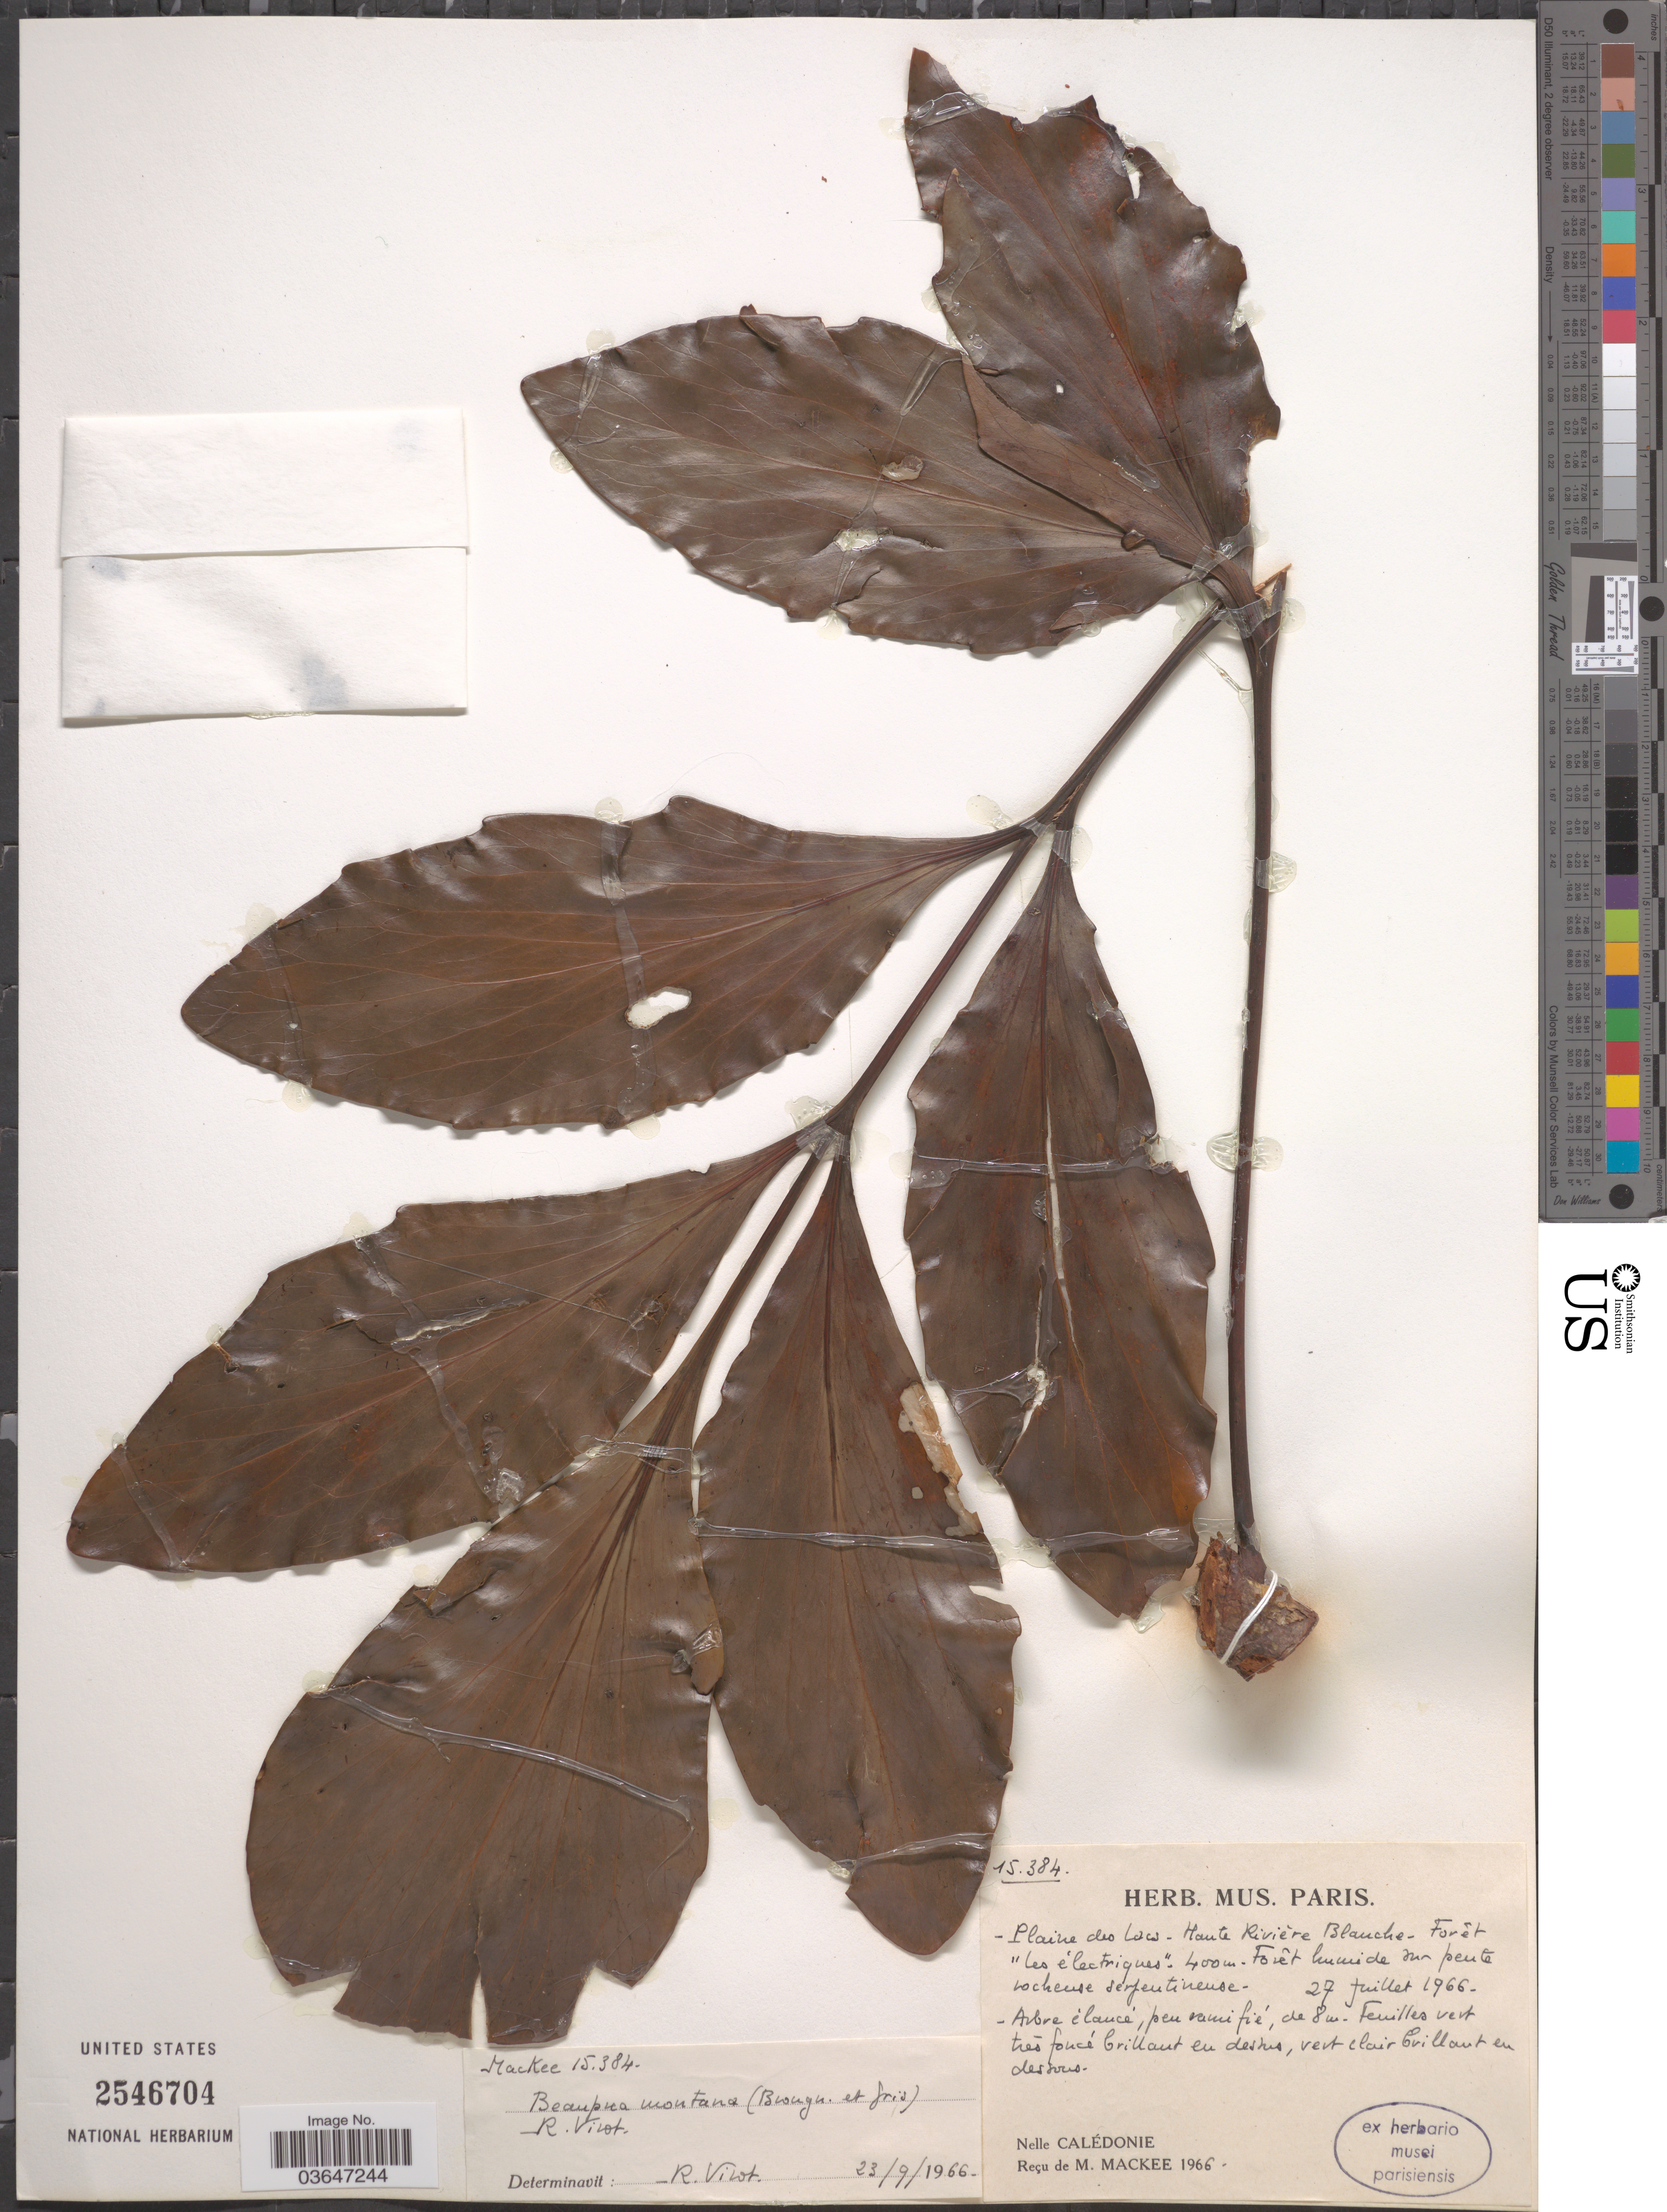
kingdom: Plantae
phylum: Tracheophyta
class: Magnoliopsida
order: Proteales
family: Proteaceae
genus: Beauprea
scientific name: Beauprea montana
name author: (Brongn. & Gris) R. Virot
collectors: M. Mackee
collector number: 15384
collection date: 1966-07-27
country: New Caledonia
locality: Plaine des Lacs [interpreted] - Haute Rivière Blanche.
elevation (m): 400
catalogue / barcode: US 2546704